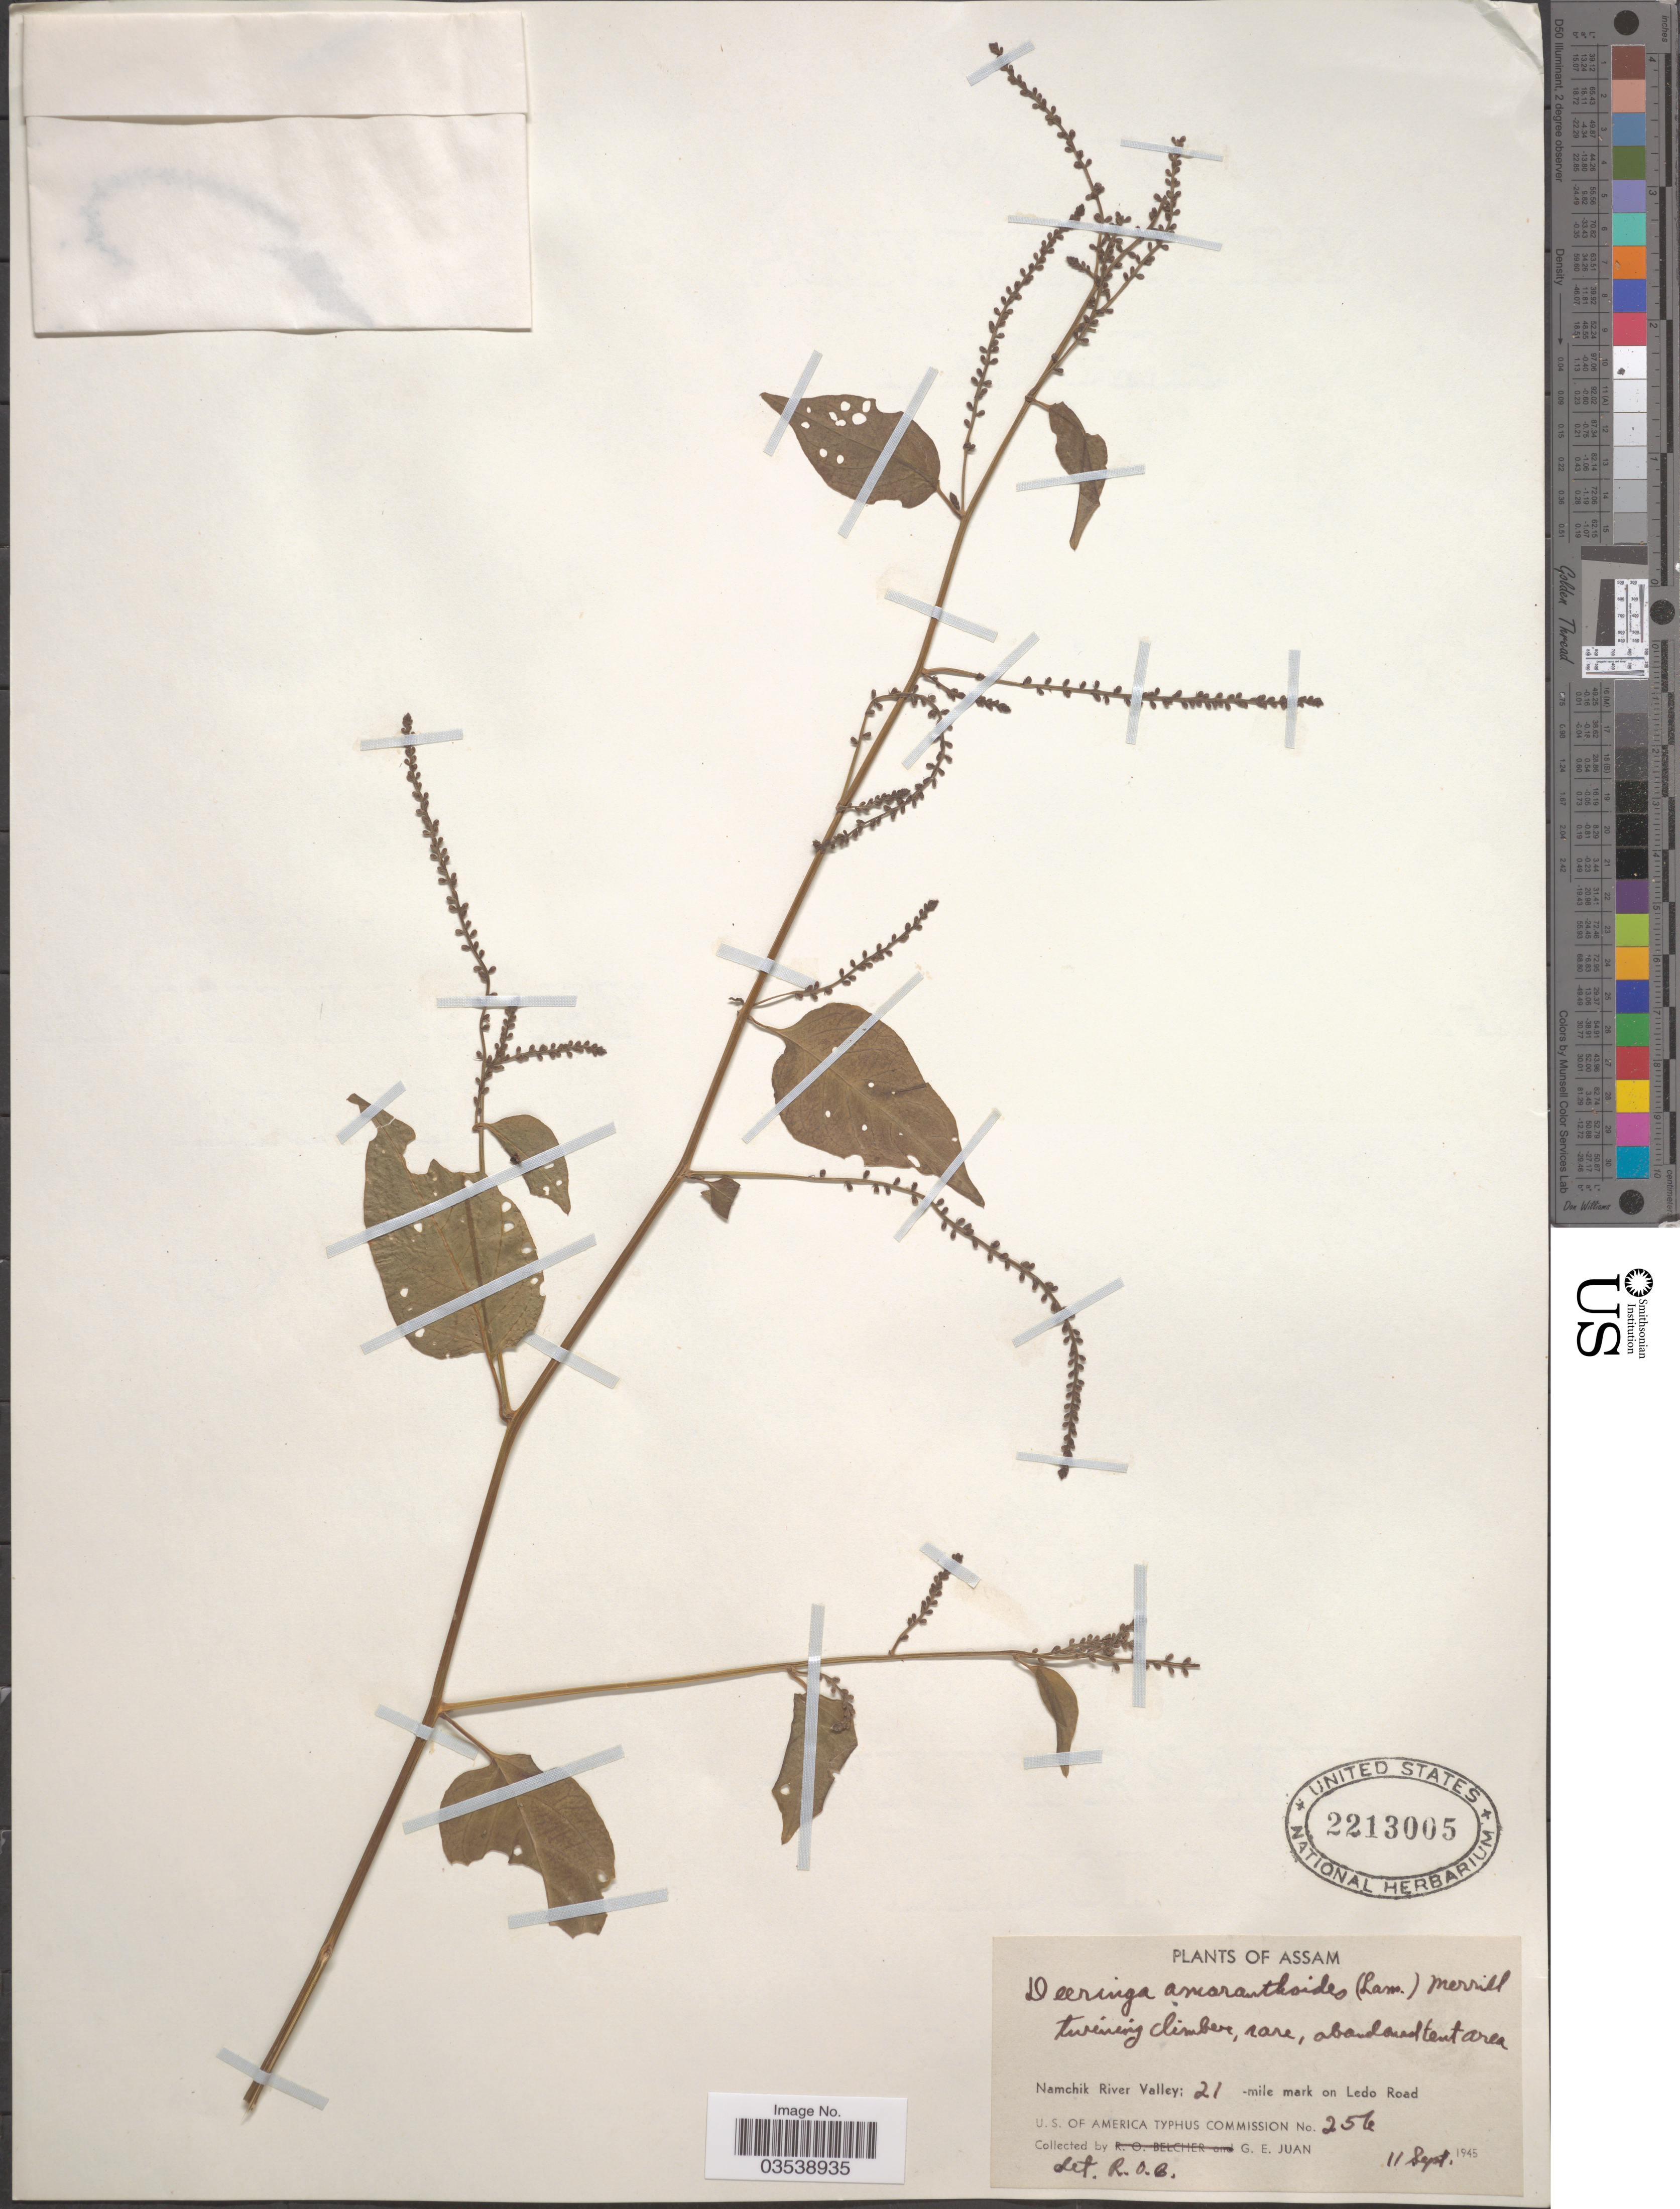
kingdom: Plantae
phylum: Tracheophyta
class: Magnoliopsida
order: Caryophyllales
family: Amaranthaceae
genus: Deeringia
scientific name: Deeringia amaranthoides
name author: (Lam.) Merr.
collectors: G. Juan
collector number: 256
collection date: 1945-09-11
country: India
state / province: Assam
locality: Namchik River Valley; 21-mile mark on Ledo Road.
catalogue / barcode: US 2213005